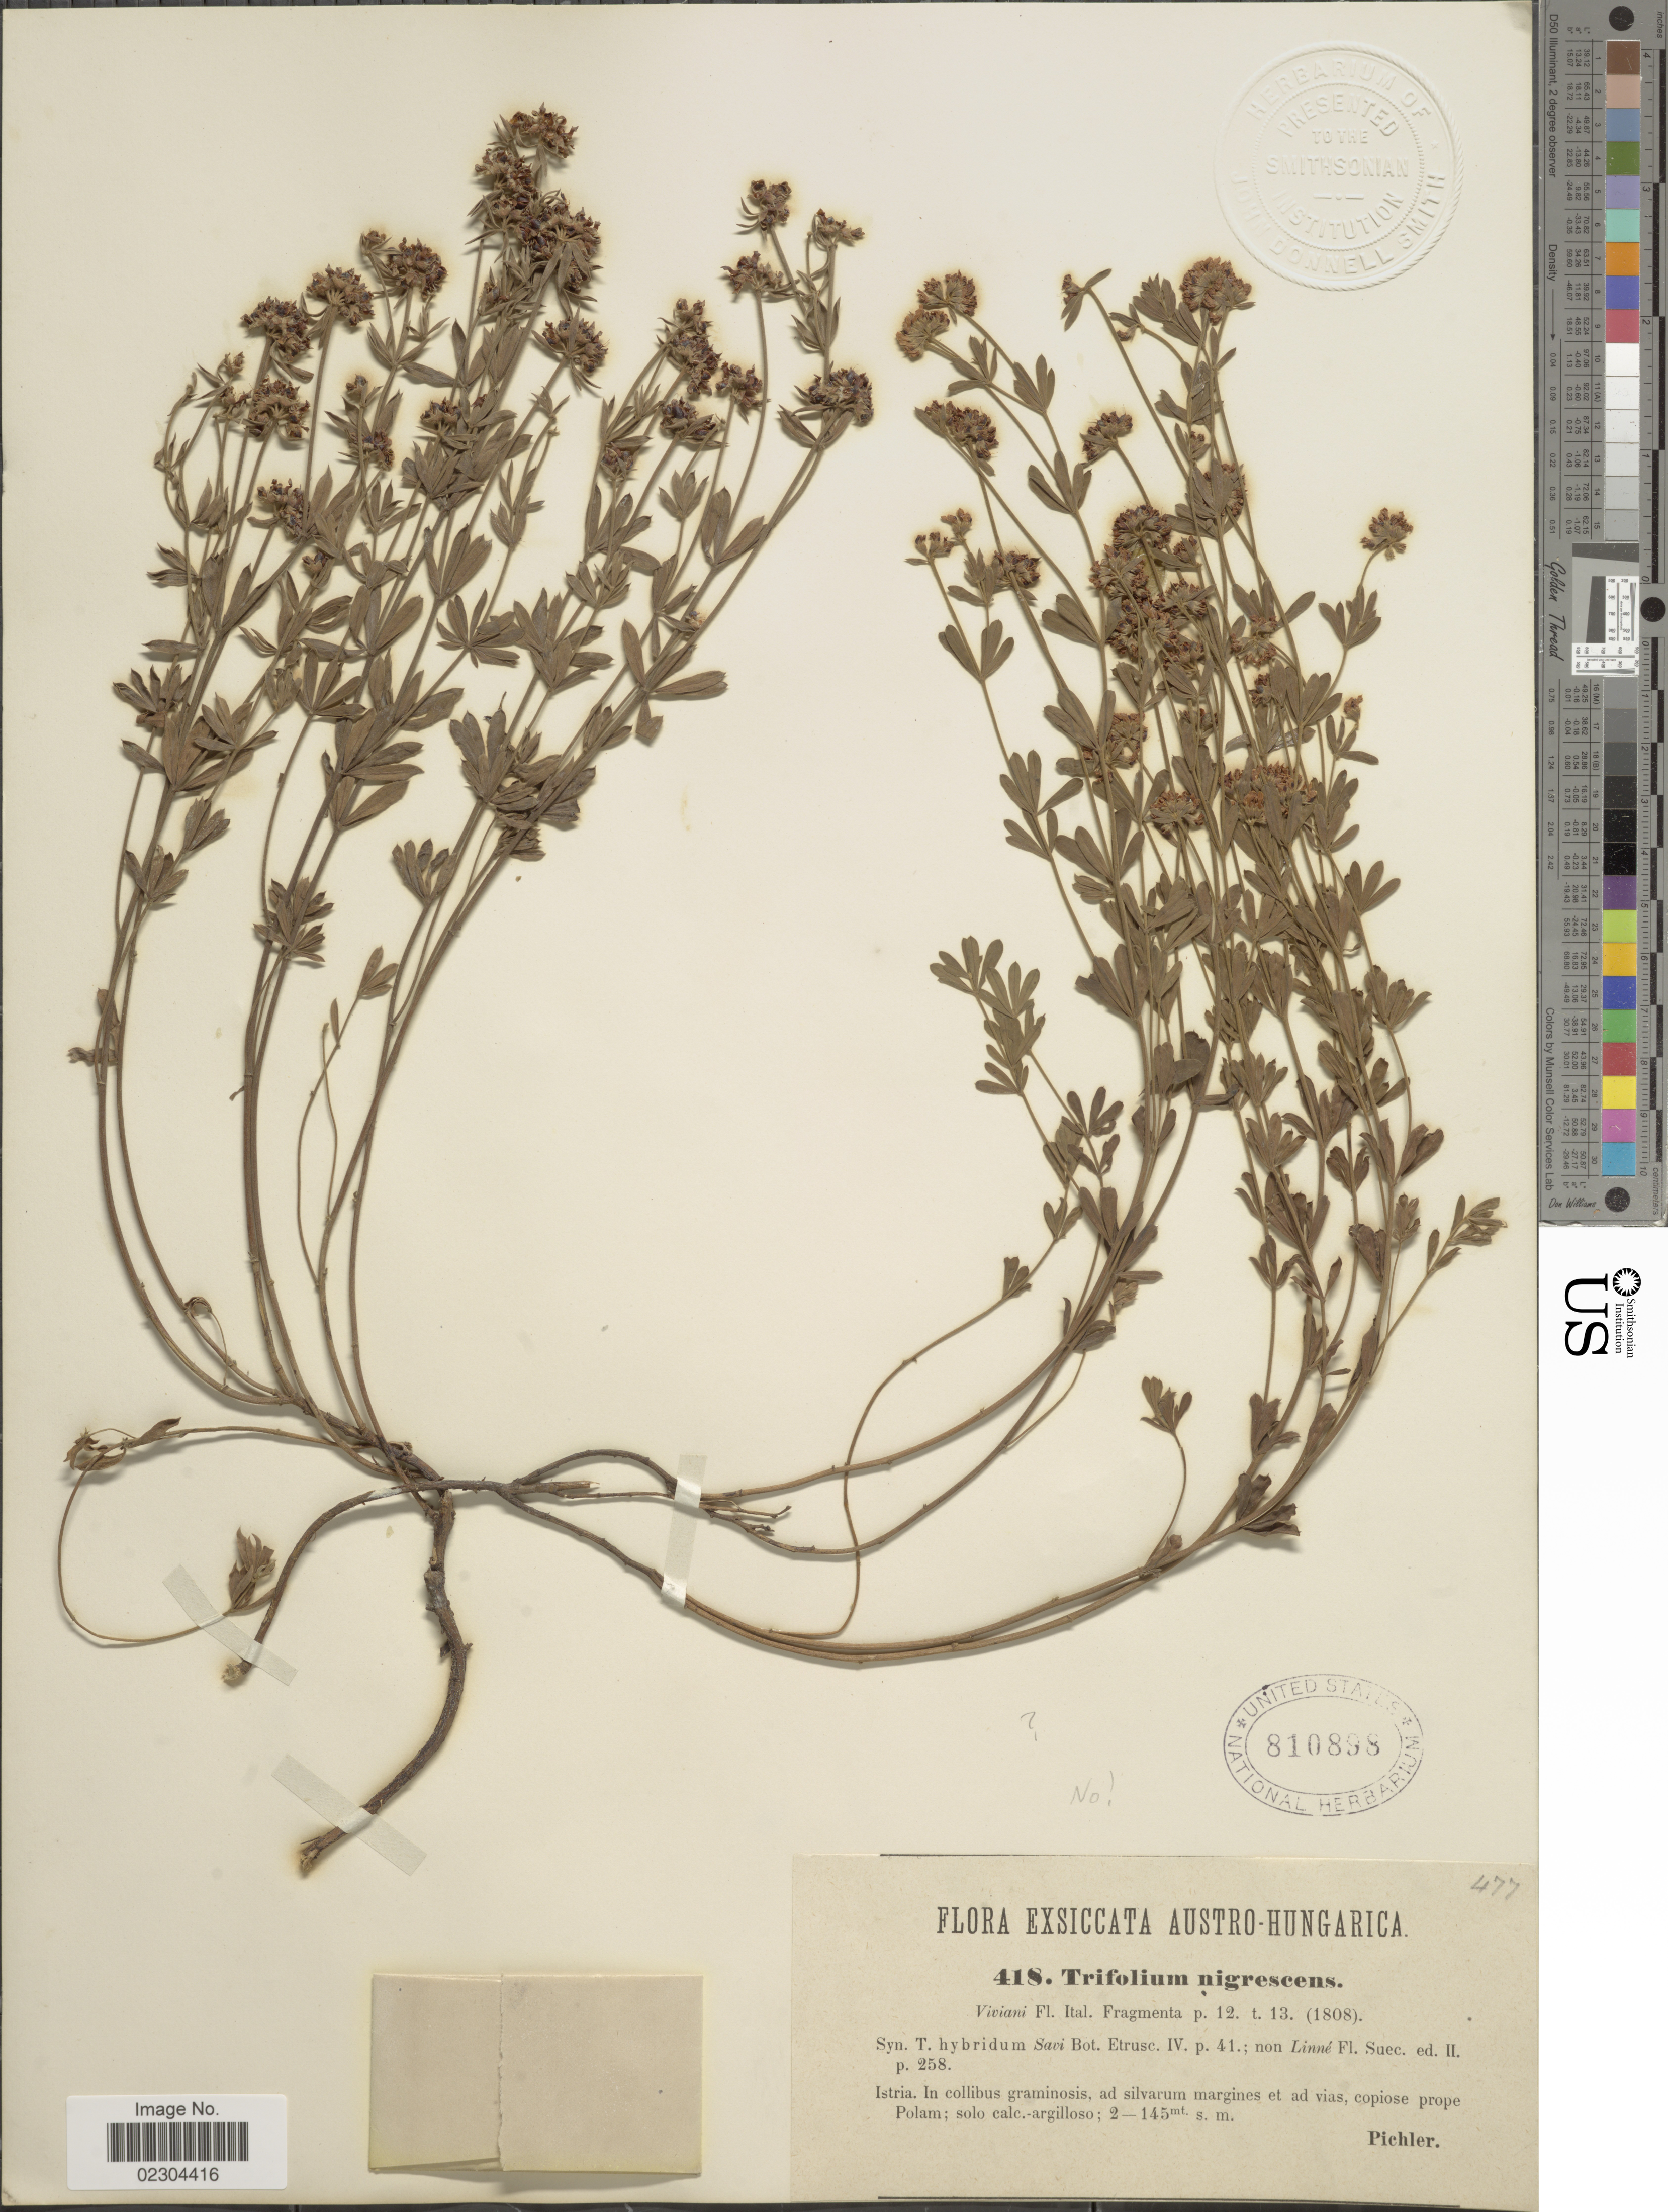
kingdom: Plantae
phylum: Tracheophyta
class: Magnoliopsida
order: Fabales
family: Fabaceae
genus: Trifolium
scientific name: Trifolium nigrescens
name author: Viv.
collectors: Pichler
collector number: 418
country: Croatia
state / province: Istria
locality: Copiose prope Polam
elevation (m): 2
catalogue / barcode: US 810898